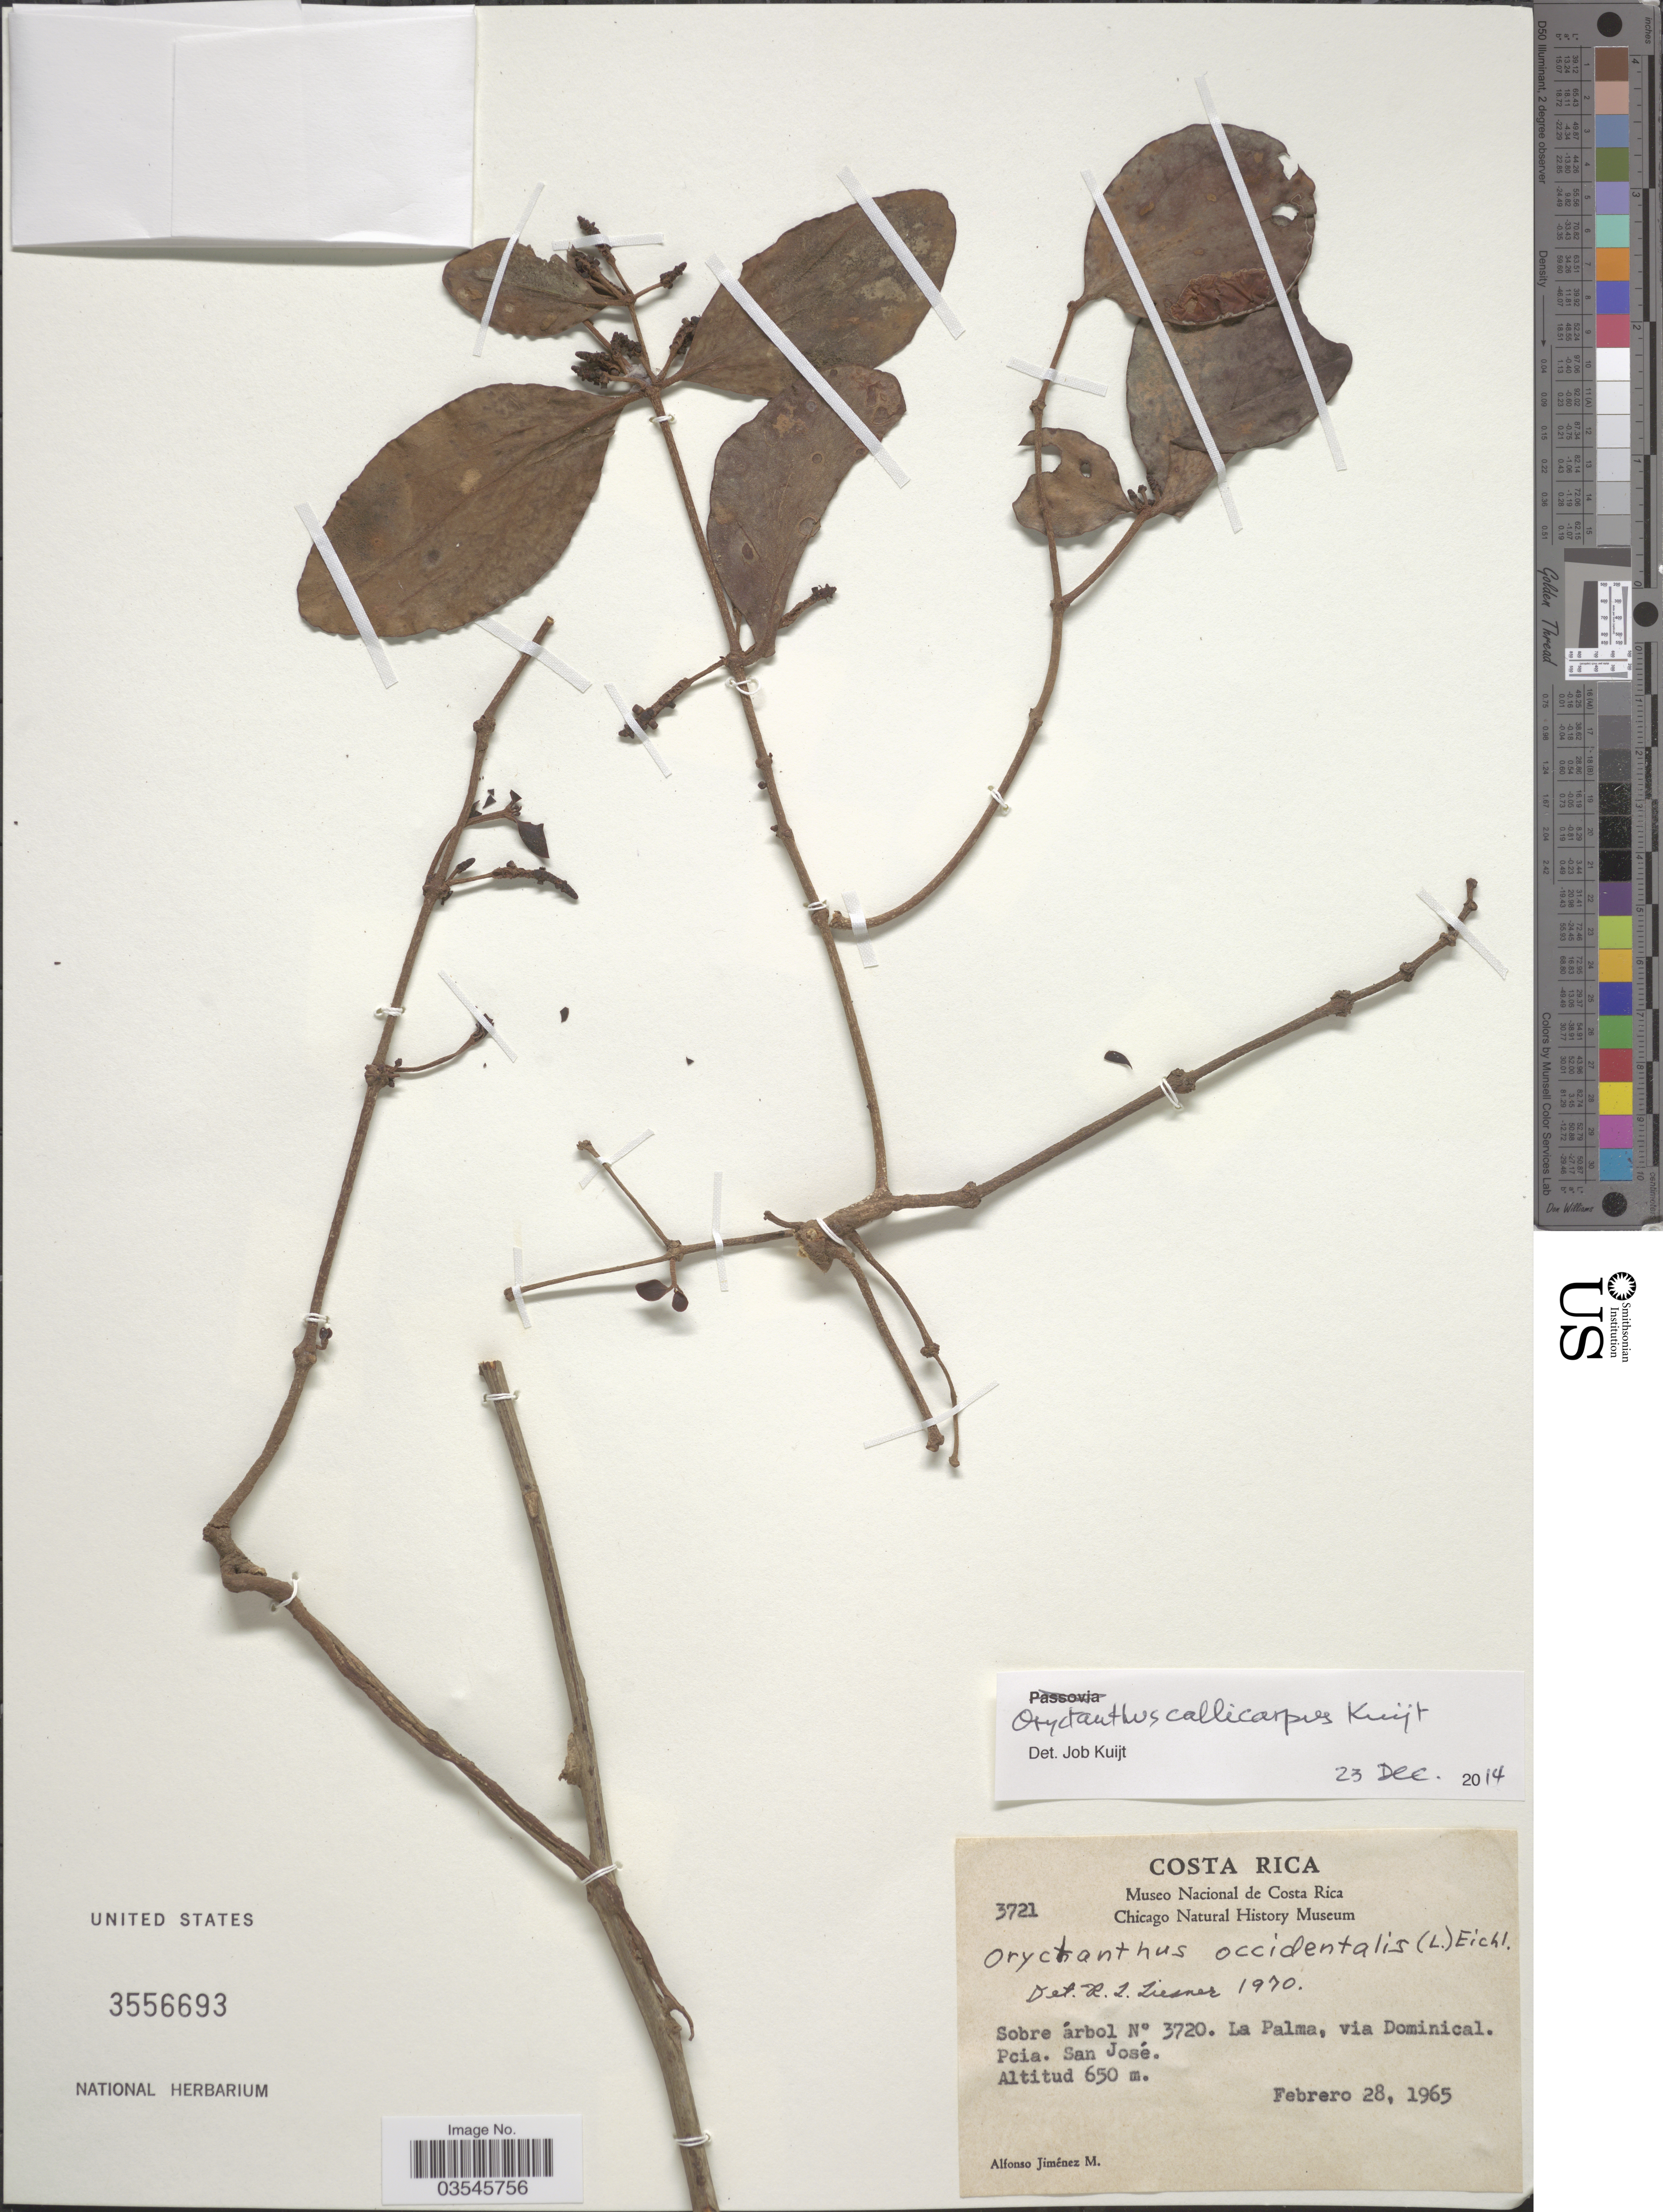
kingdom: Plantae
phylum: Tracheophyta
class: Magnoliopsida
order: Santalales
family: Loranthaceae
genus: Oryctanthus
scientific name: Oryctanthus callicarpus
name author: Kuijt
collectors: A. Jimenez M.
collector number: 3721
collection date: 1965-02-28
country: Costa Rica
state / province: San José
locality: Sobre árbol N° 3720. La Palma, via Dominical. Pcia. San Jose.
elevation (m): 650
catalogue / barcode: US 3556693